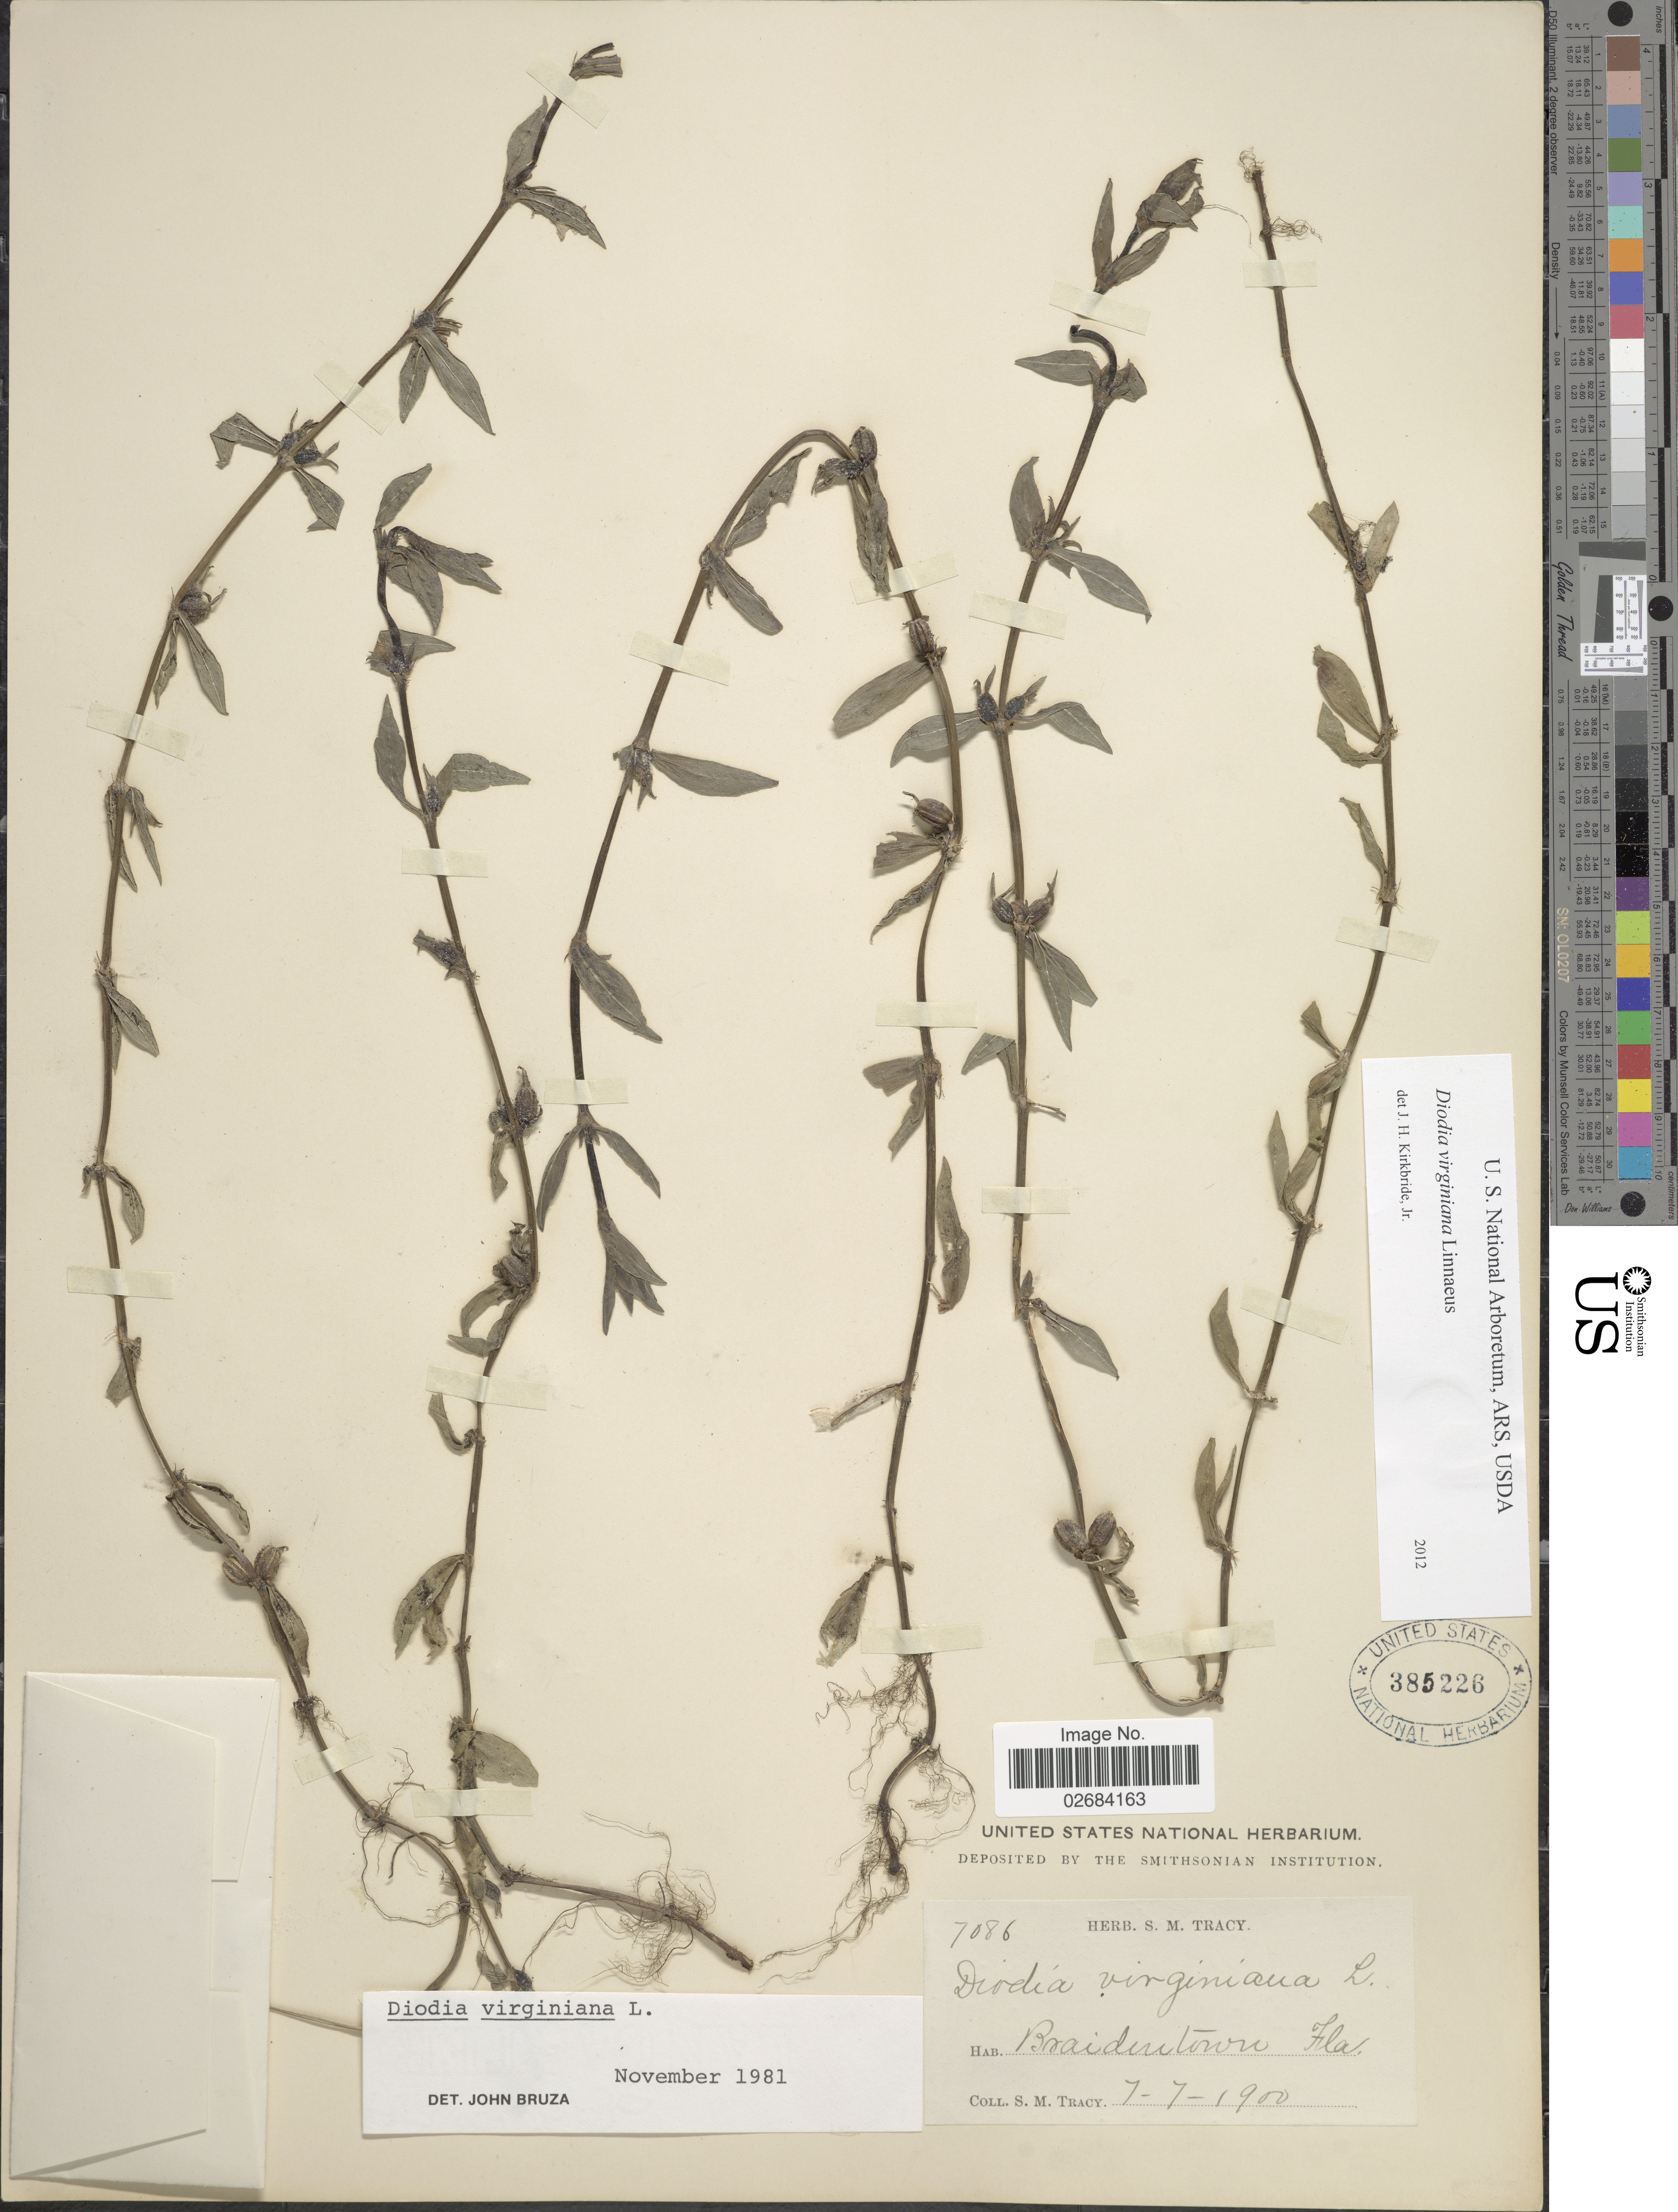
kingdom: Plantae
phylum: Tracheophyta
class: Magnoliopsida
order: Gentianales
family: Rubiaceae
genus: Diodia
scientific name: Diodia virginiana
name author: L.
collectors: S. M. Tracy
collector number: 7086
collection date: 1900-07-07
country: United States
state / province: Florida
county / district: Manatee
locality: Braidentown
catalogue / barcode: US 385226